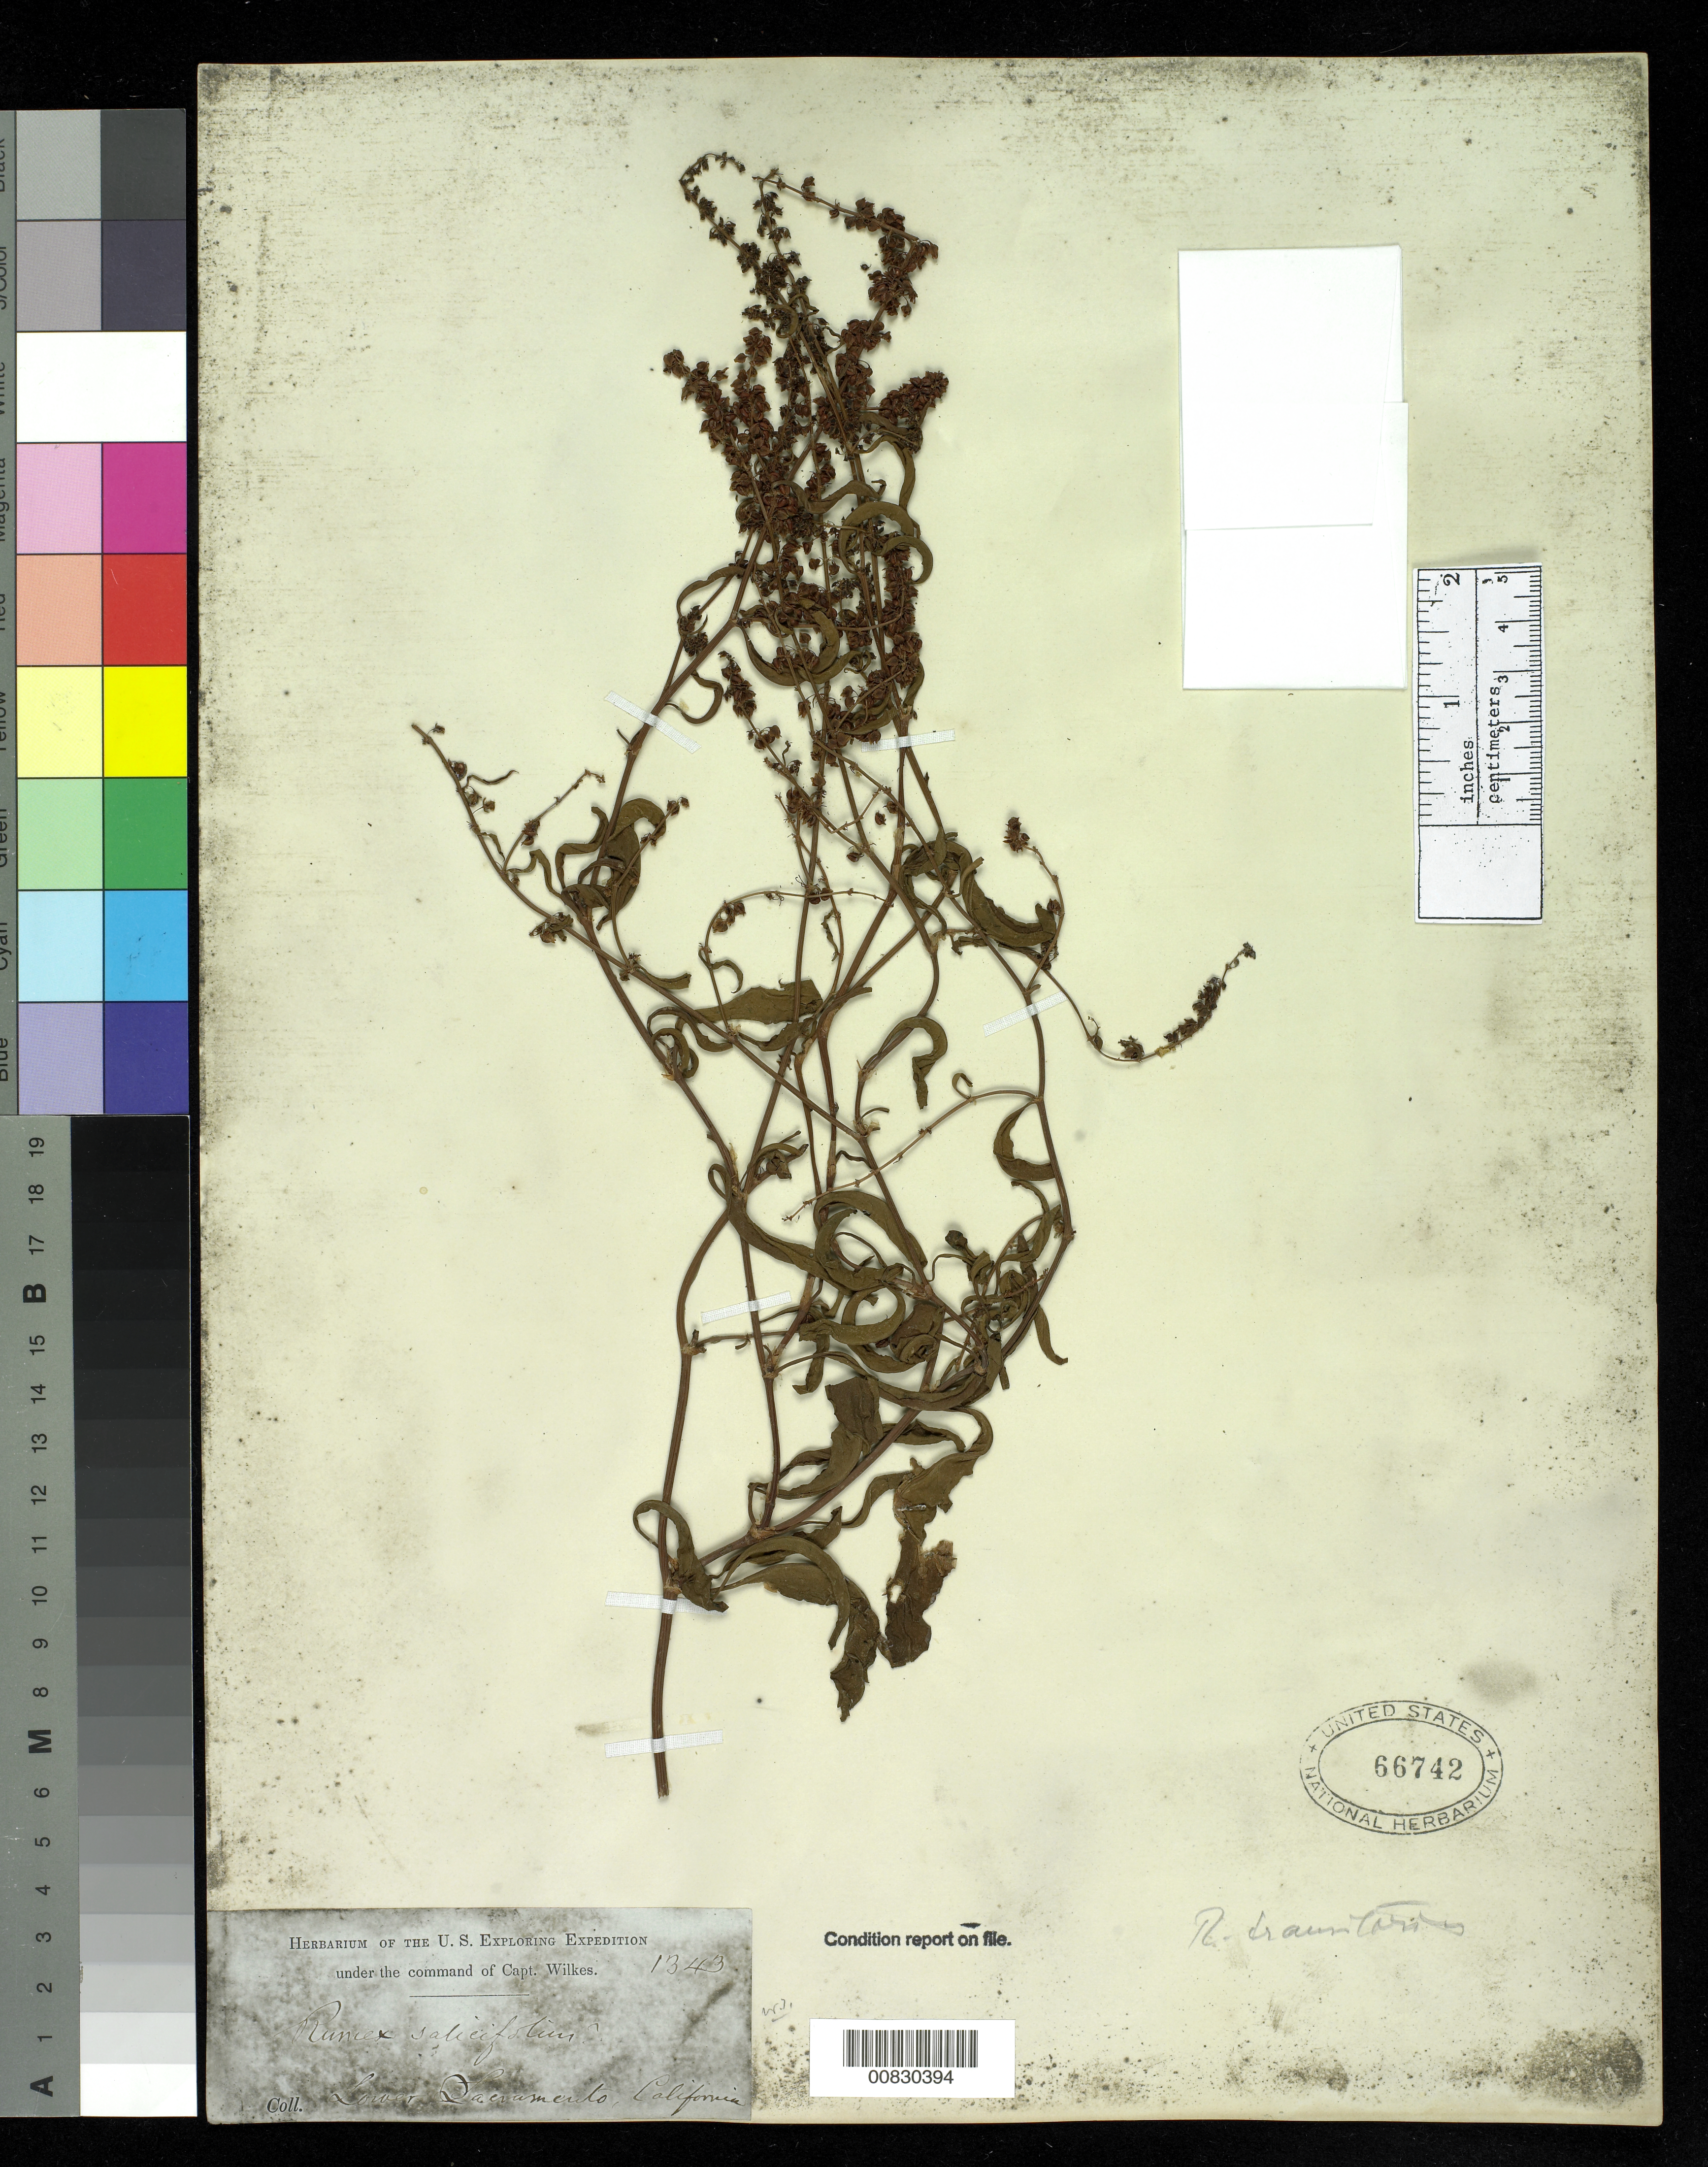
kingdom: Plantae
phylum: Tracheophyta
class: Magnoliopsida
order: Caryophyllales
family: Polygonaceae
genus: Rumex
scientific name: Rumex transitorius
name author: Rech. f.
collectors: Wilkes Explor. Exped.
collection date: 1838/1842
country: United States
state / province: California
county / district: Sacramento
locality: Lower Sacramento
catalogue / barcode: US 66742